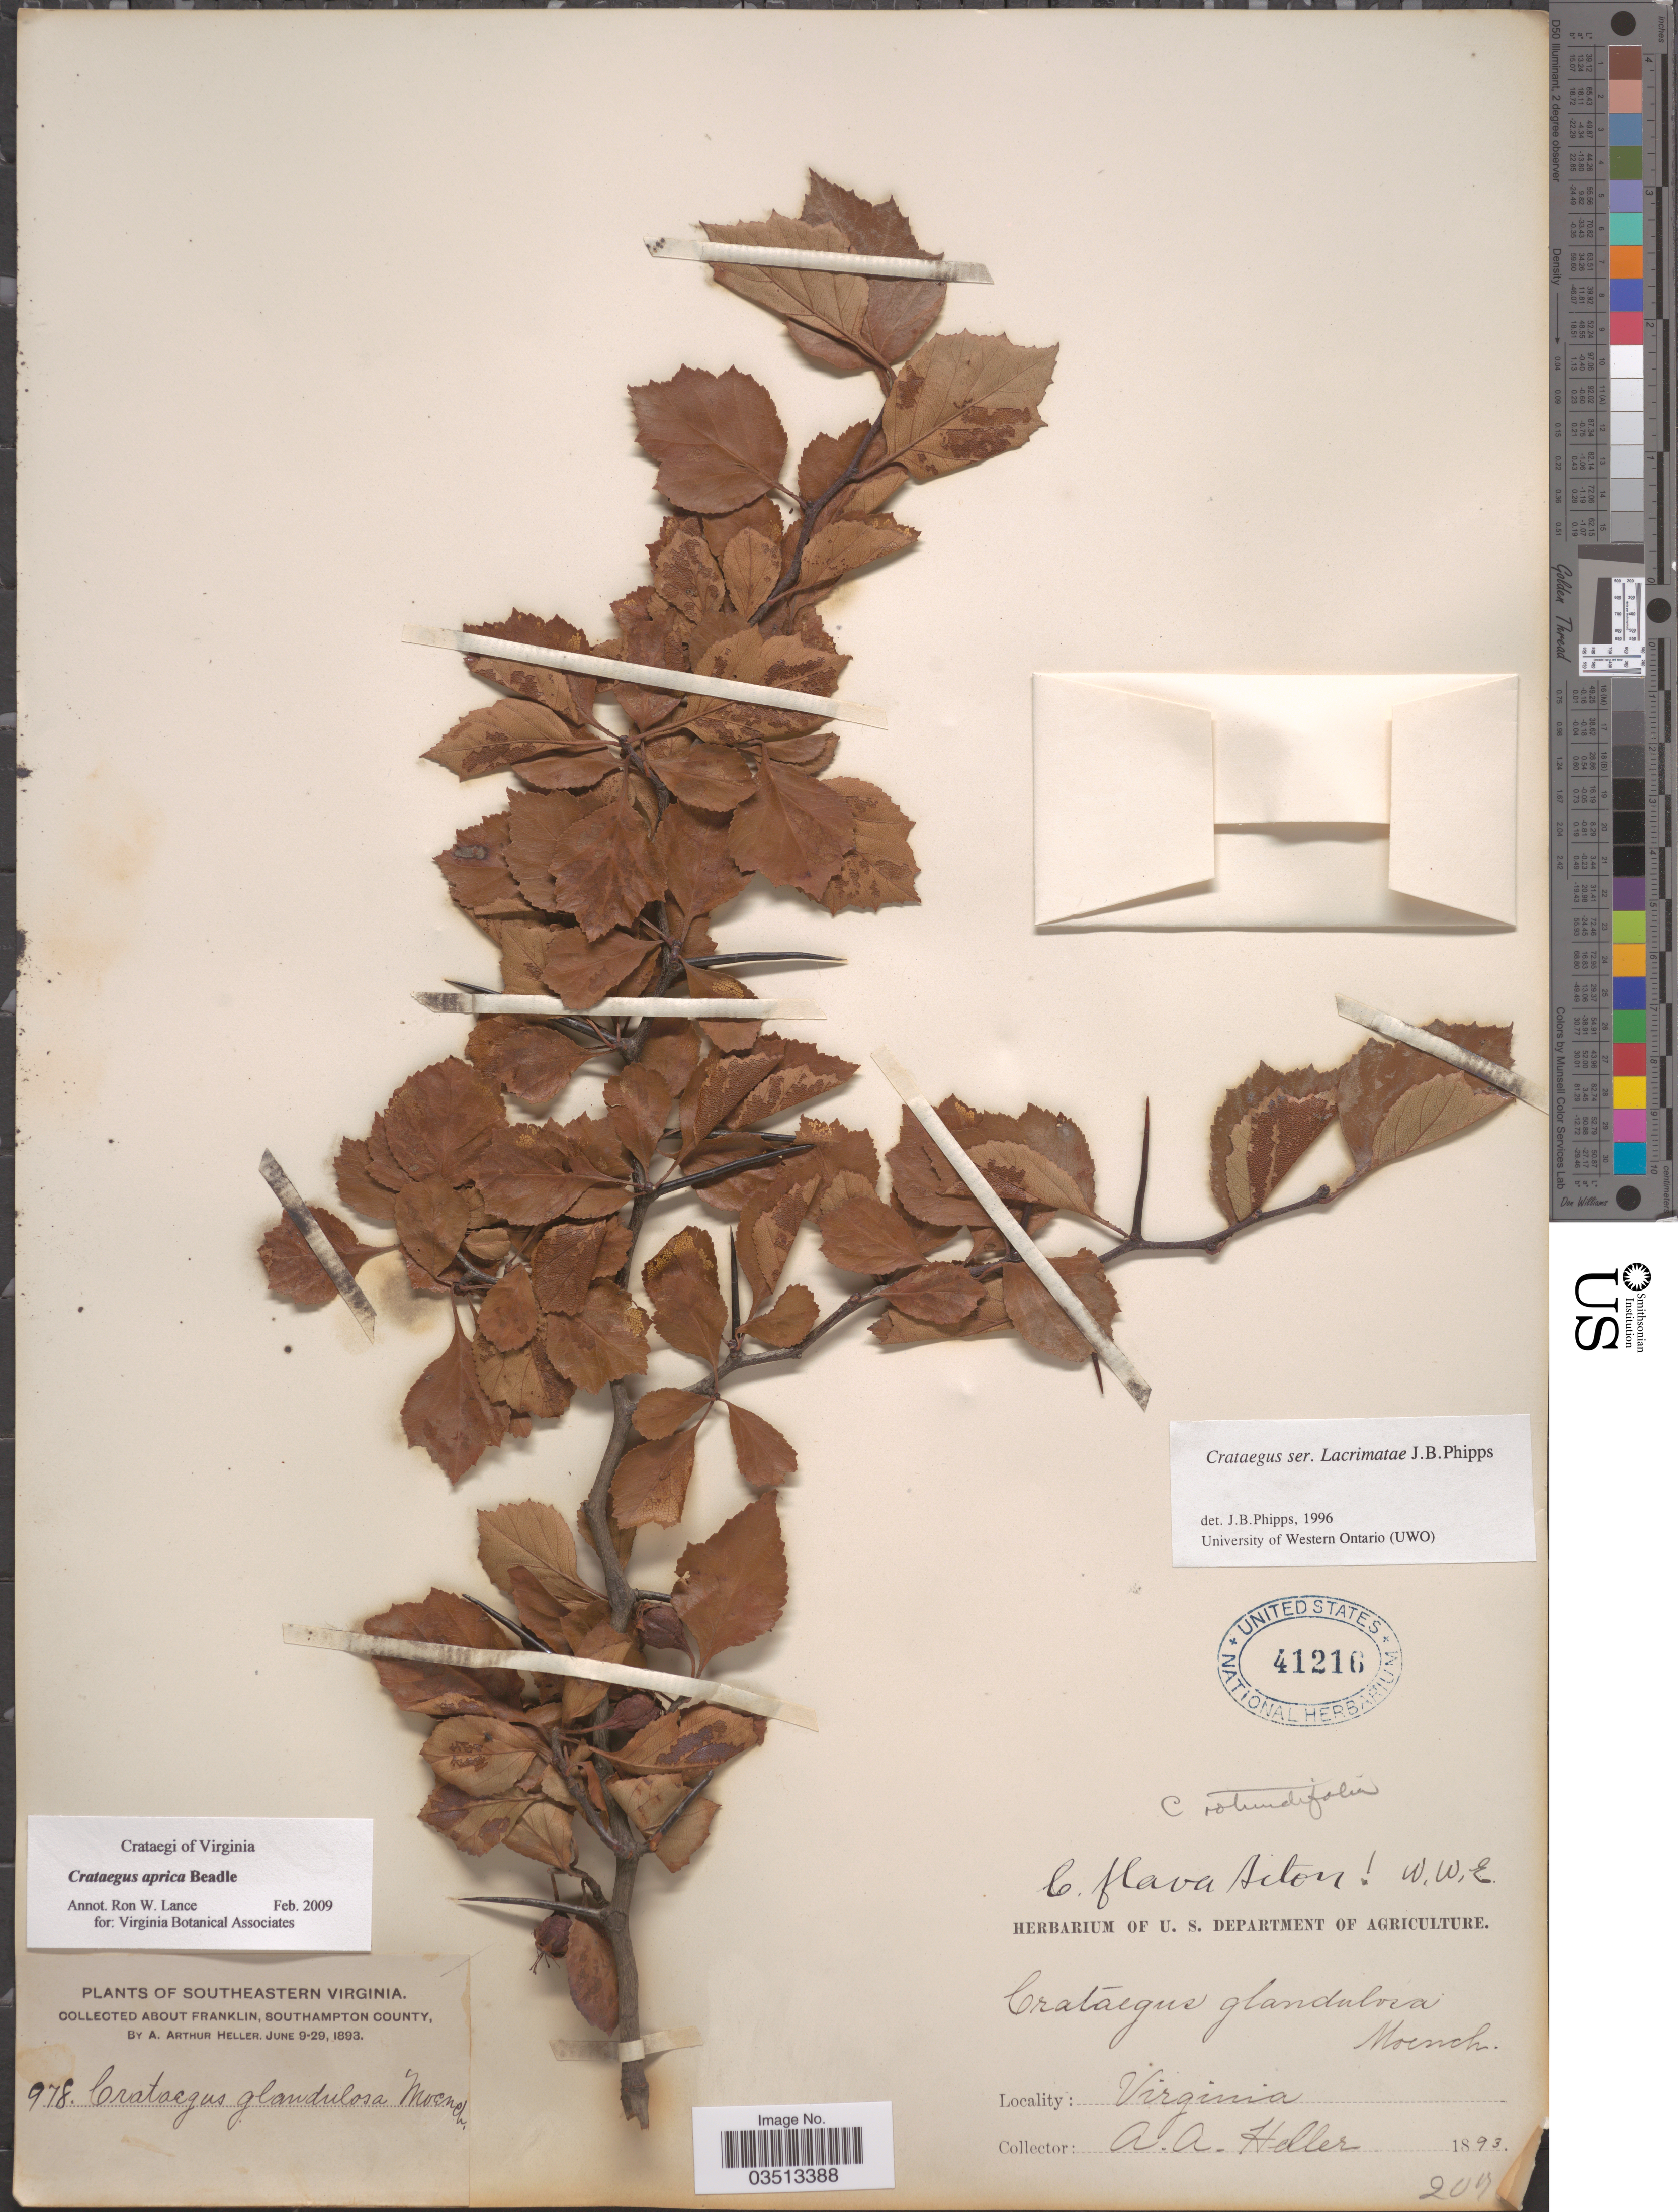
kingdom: Plantae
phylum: Tracheophyta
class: Magnoliopsida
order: Rosales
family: Rosaceae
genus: Crataegus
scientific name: Crataegus aprica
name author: Beadle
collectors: A. A. Heller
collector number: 978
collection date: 1893-06-09/1893-06-29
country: United States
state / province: Virginia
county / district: Southampton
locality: Southeastern Virginia. About Franklin, Southampton County.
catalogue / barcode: US 41216